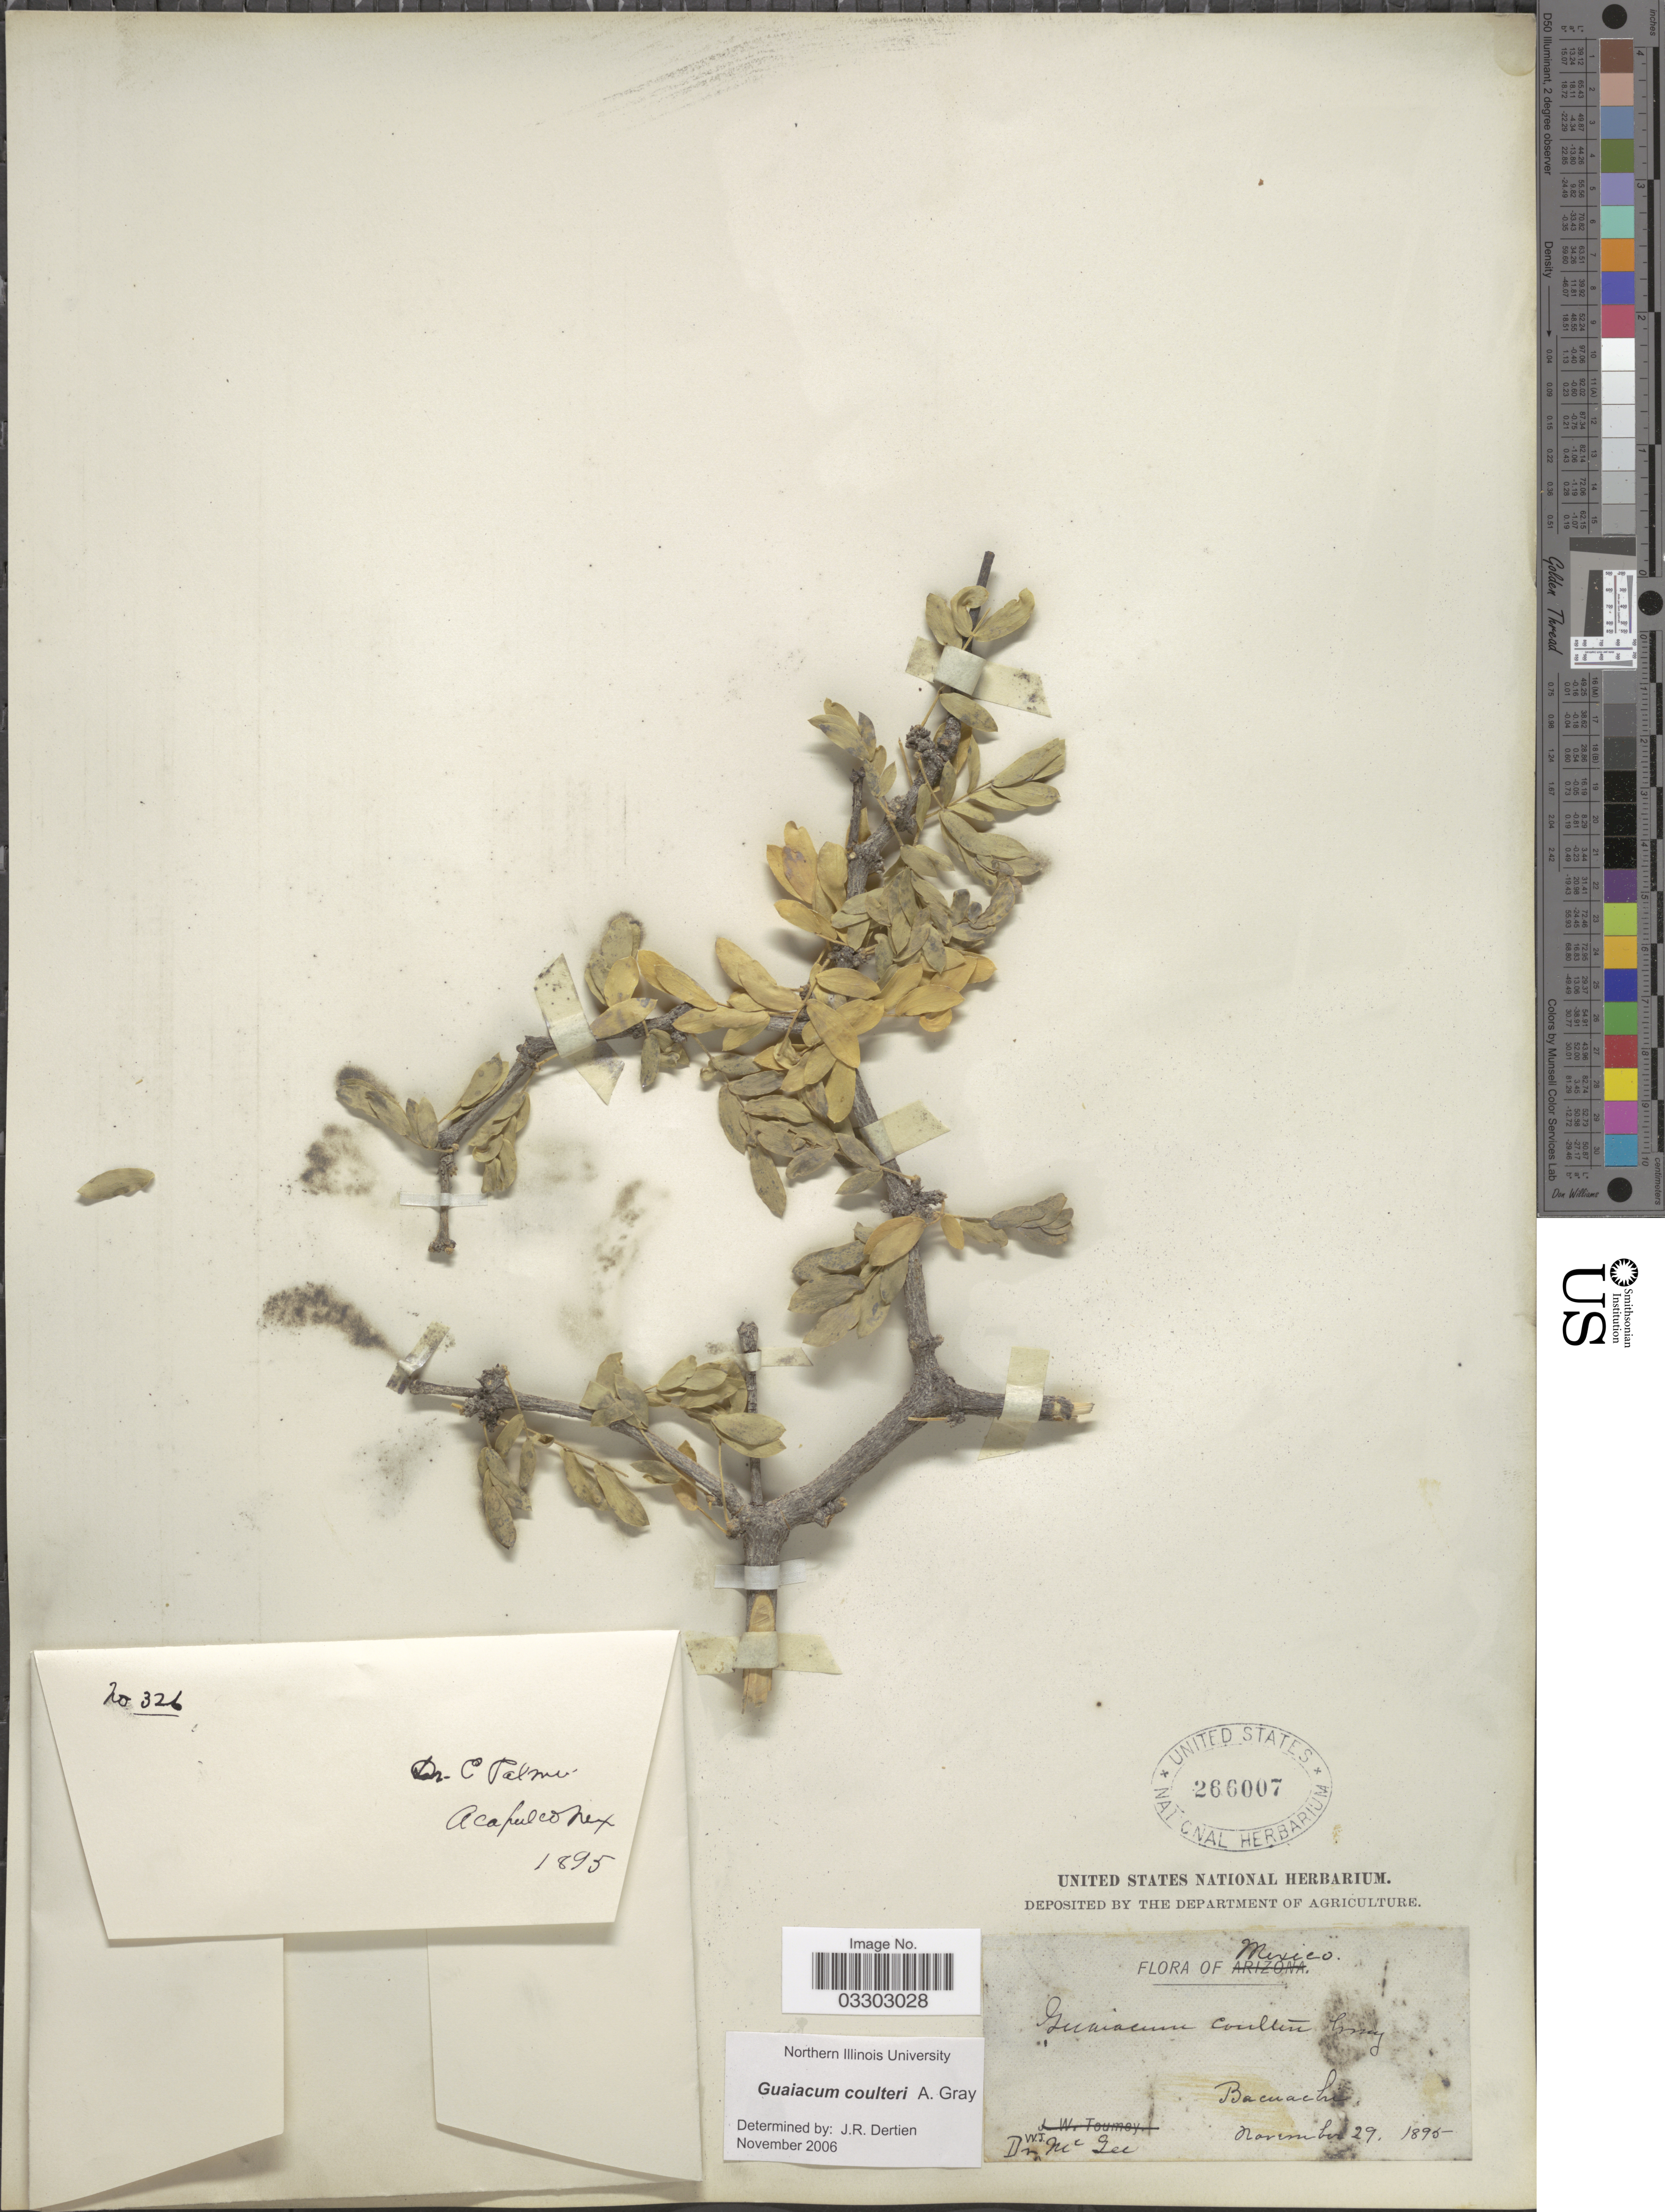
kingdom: Plantae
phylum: Tracheophyta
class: Magnoliopsida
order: Zygophyllales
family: Zygophyllaceae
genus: Guaiacum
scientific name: Guaiacum coulteri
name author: A. Gray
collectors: W. Mcgee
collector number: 326?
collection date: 1895-11-29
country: Mexico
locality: Bacuachi.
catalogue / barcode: US 266007